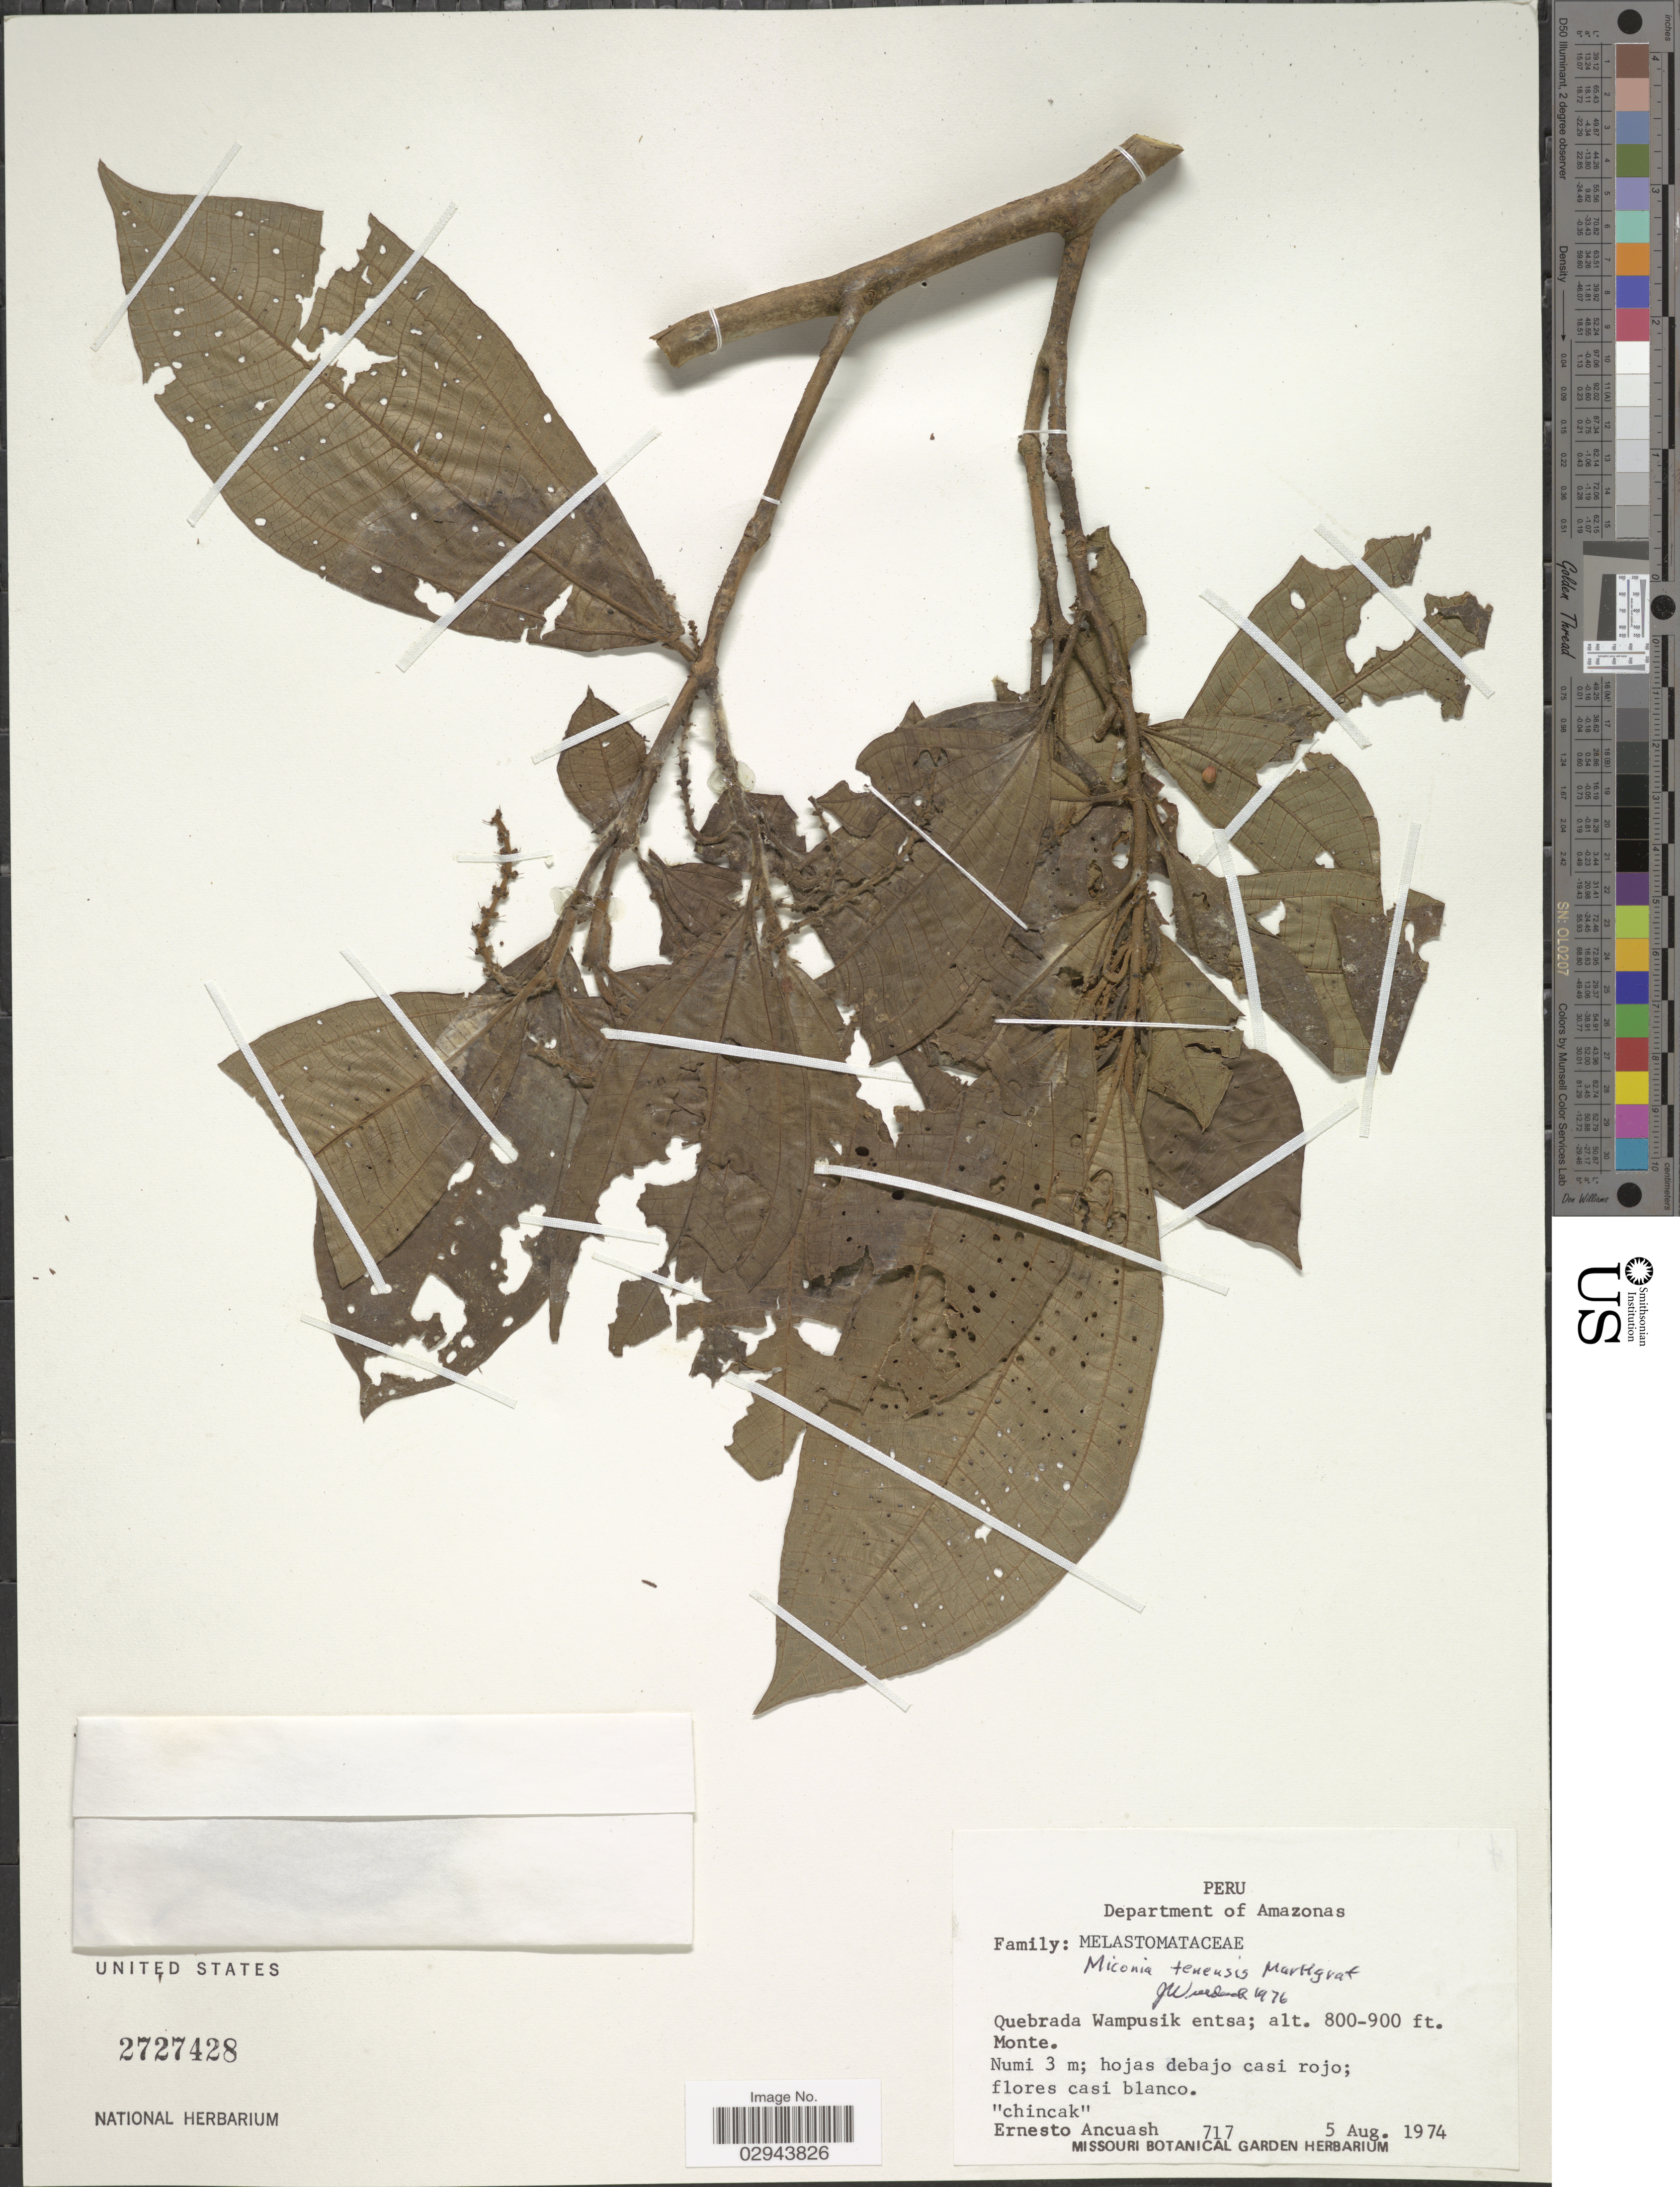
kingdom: Plantae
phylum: Tracheophyta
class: Magnoliopsida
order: Myrtales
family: Melastomataceae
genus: Miconia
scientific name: Miconia tenensis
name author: Markgr.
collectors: E. Ancuash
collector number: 717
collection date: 1974-08-05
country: Peru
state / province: Amazonas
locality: Department of Amazonas. Quebrada Wampusik entsa.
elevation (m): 244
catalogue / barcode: US 2727428